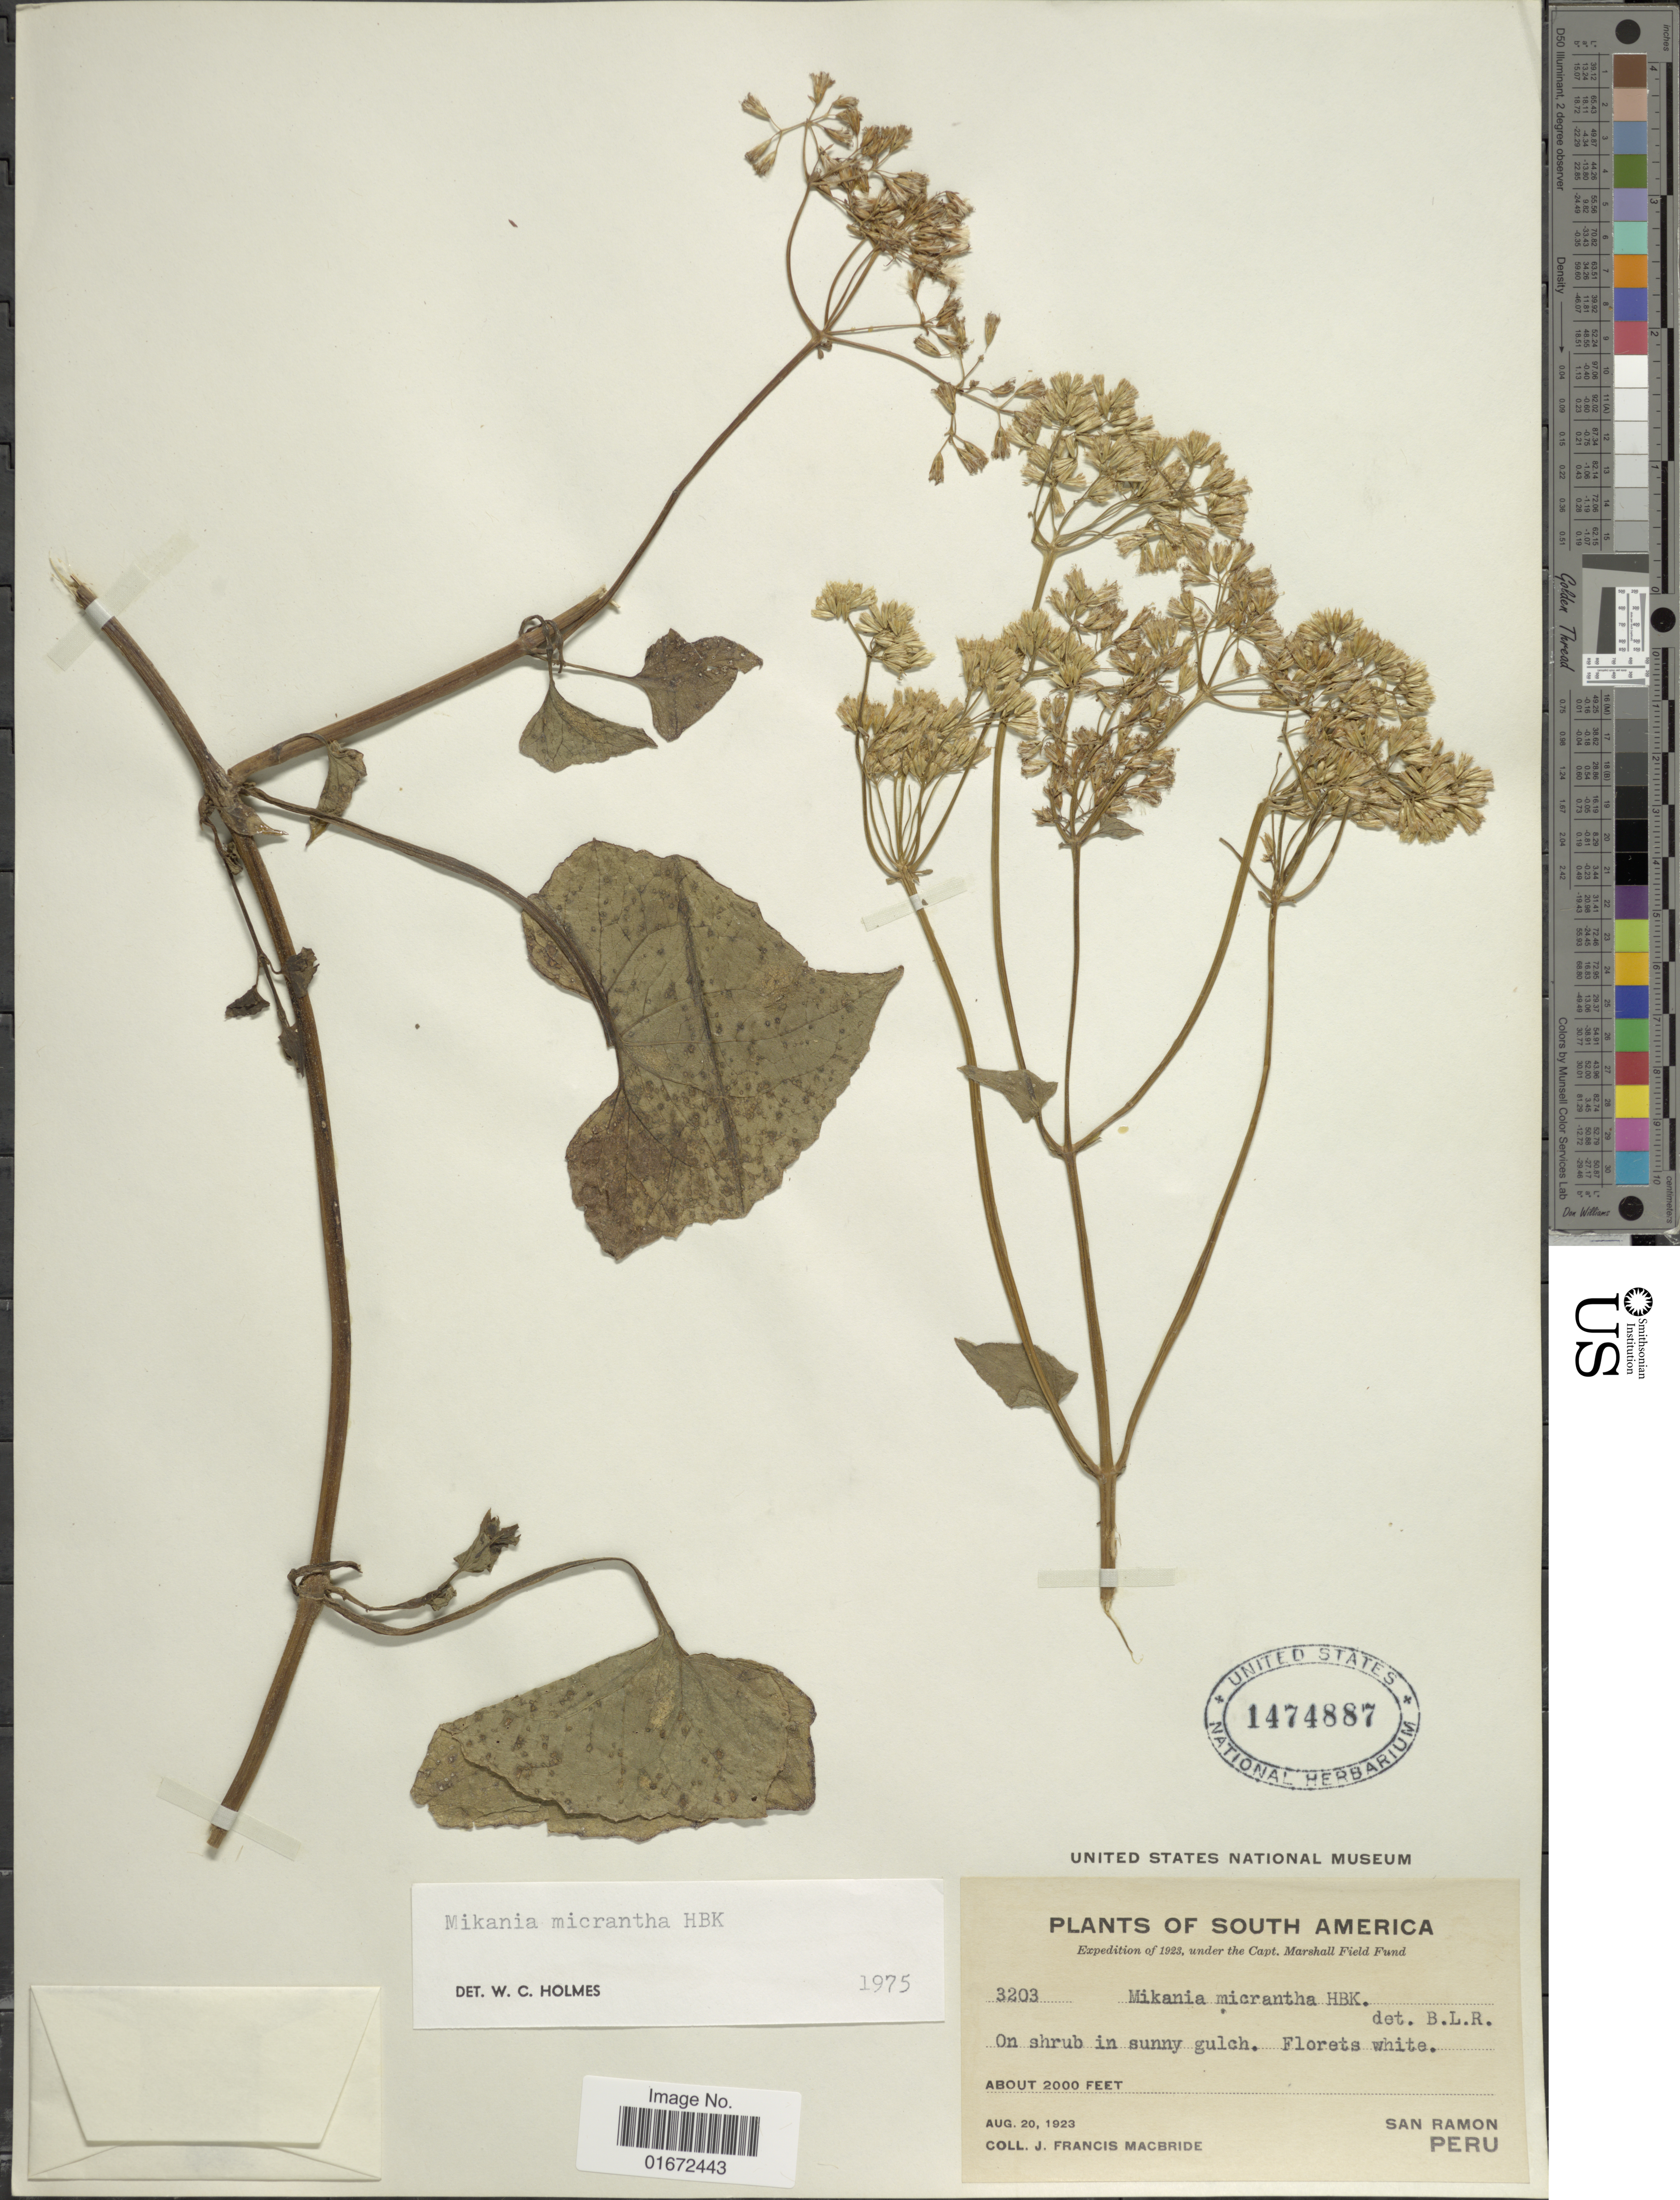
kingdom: Plantae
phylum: Tracheophyta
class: Magnoliopsida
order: Asterales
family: Asteraceae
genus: Mikania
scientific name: Mikania micrantha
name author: Kunth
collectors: J. F. Macbride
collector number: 3203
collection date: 1923-08-20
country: Peru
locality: On shrubby in sunny gulch. San Ramon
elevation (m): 610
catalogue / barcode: US 1474887